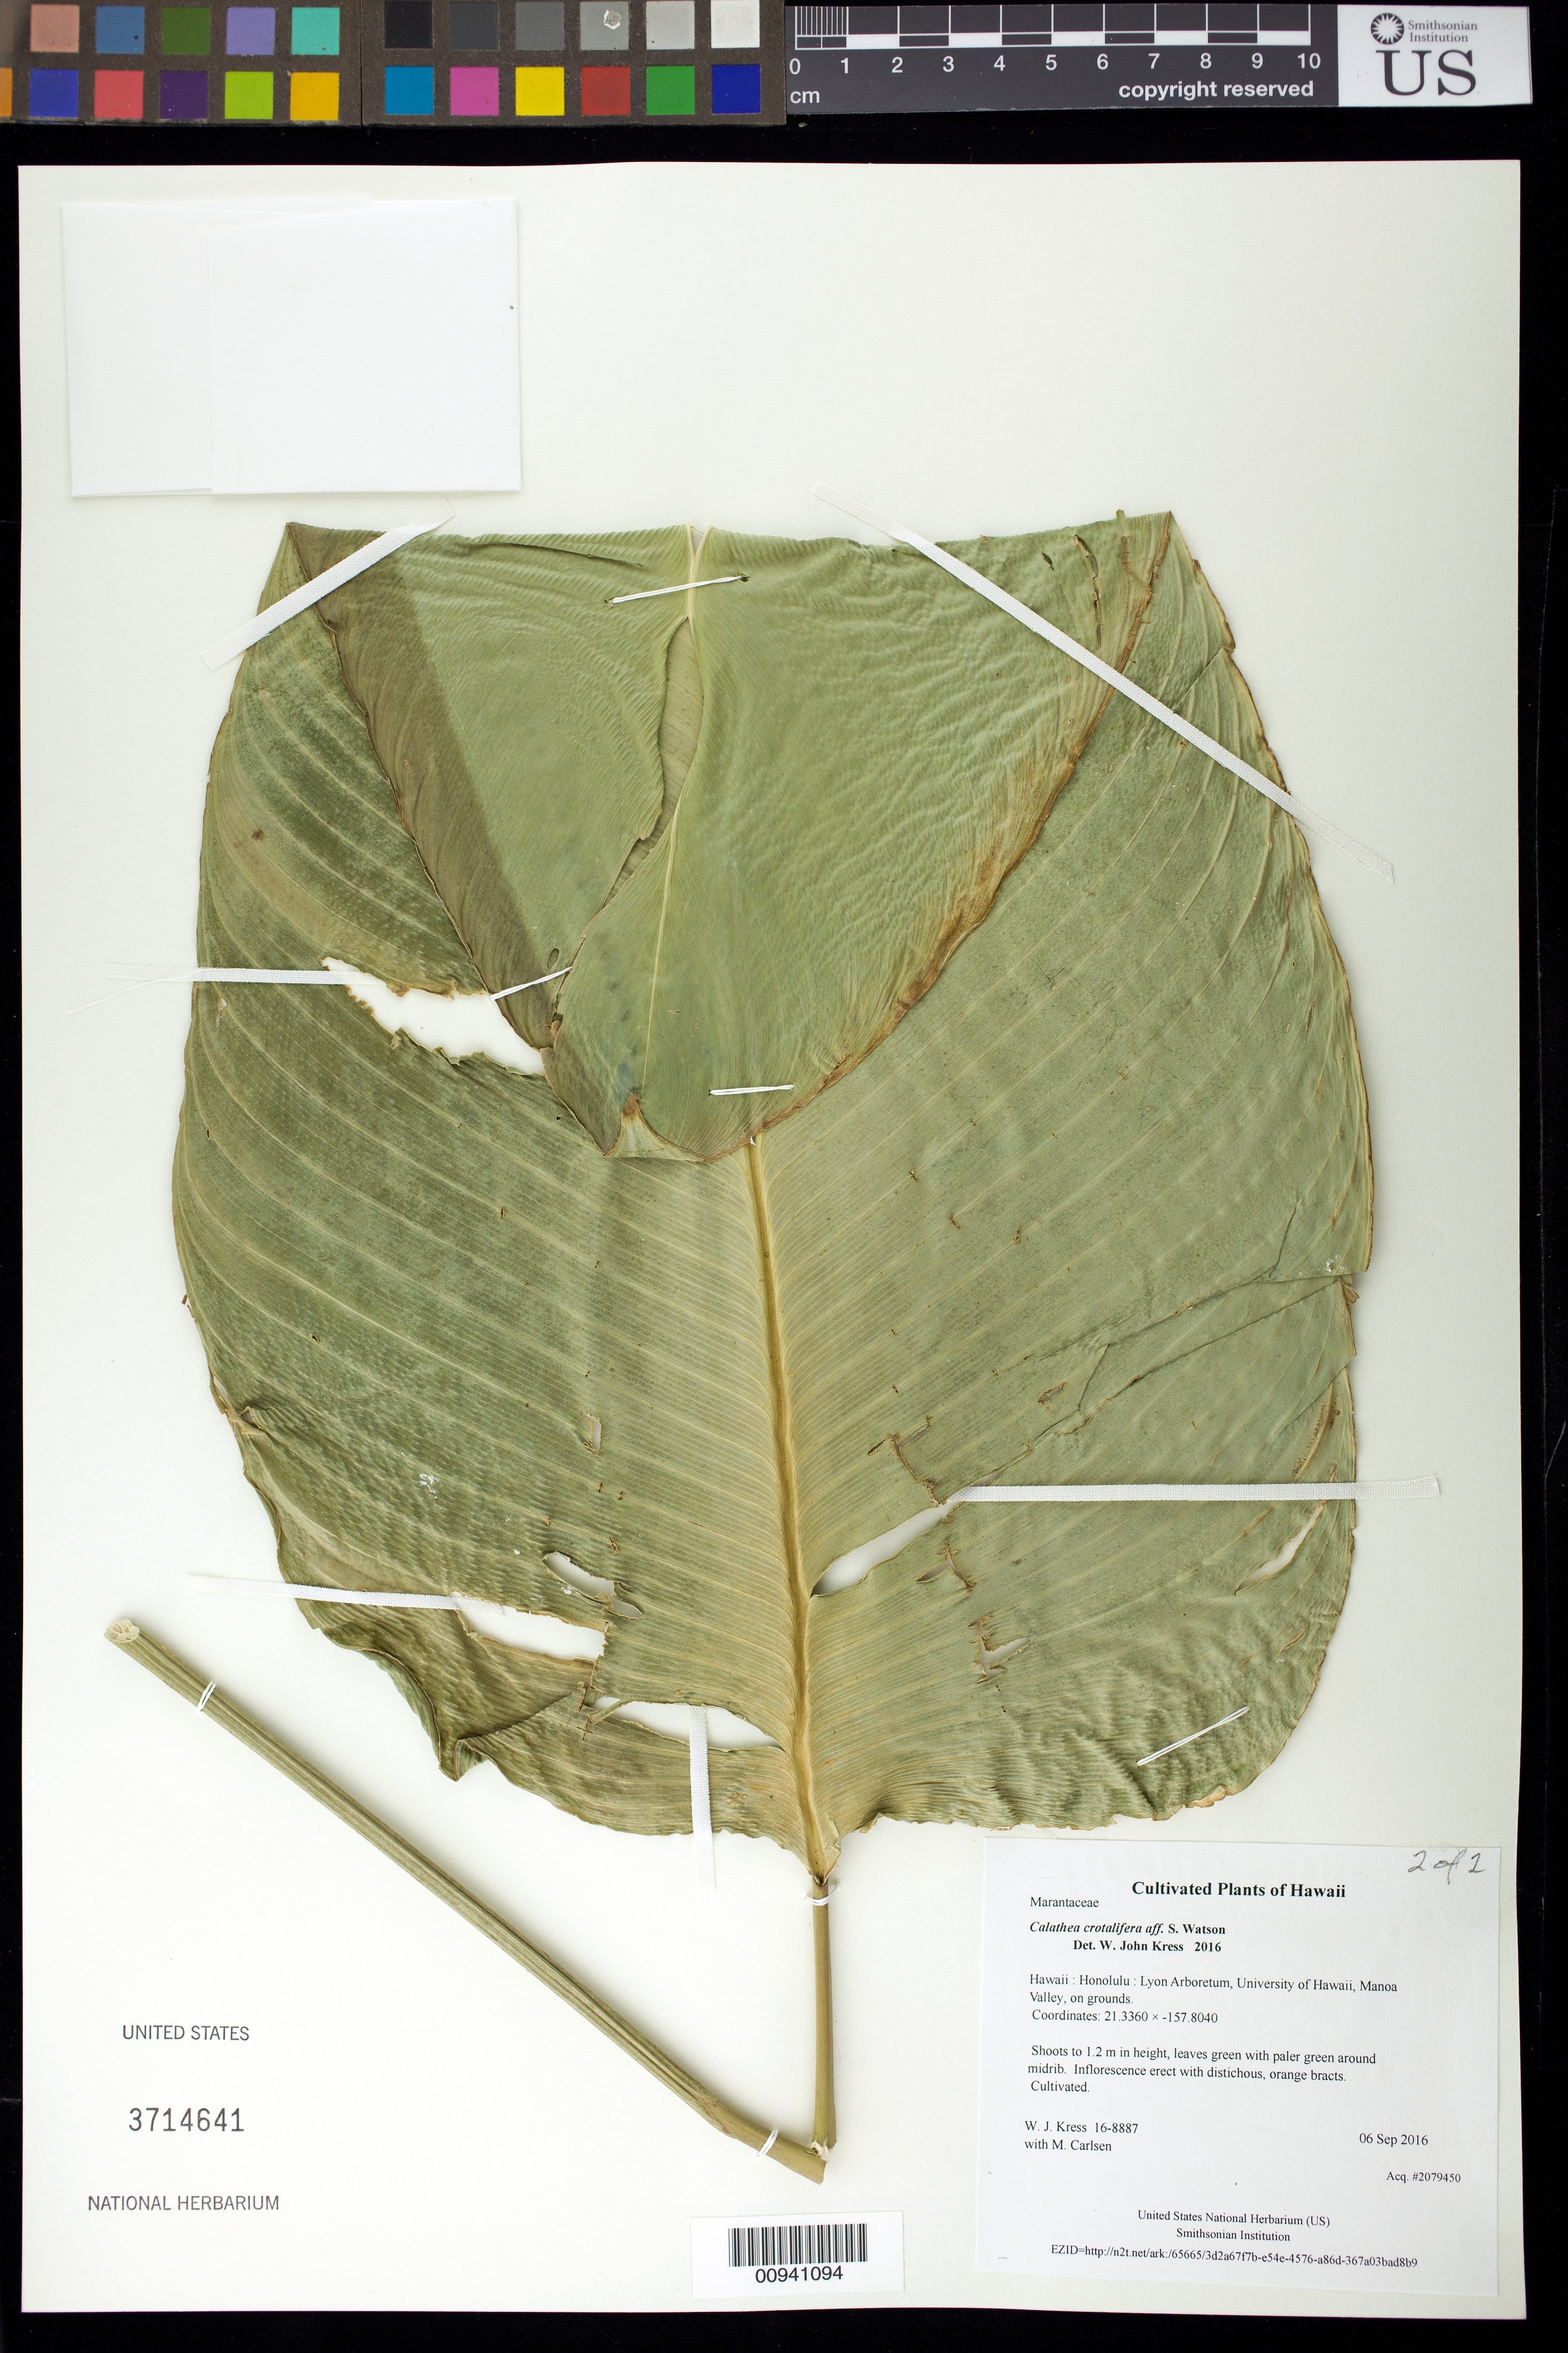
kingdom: Plantae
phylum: Tracheophyta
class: Liliopsida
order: Zingiberales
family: Marantaceae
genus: Calathea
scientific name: Calathea crotalifera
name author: S. Watson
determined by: Kress, W. J., (US), Smithsonian Institution - National Museum of Natural History (UNITED STATES)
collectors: W. J. Kress & M. M. Carlsen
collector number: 16-8887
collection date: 2016-09-06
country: United States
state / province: Hawaii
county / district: Honolulu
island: Oahu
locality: Lyon Arboretum, University of Hawaii, Manoa Valley, on grounds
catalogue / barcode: US 3714641